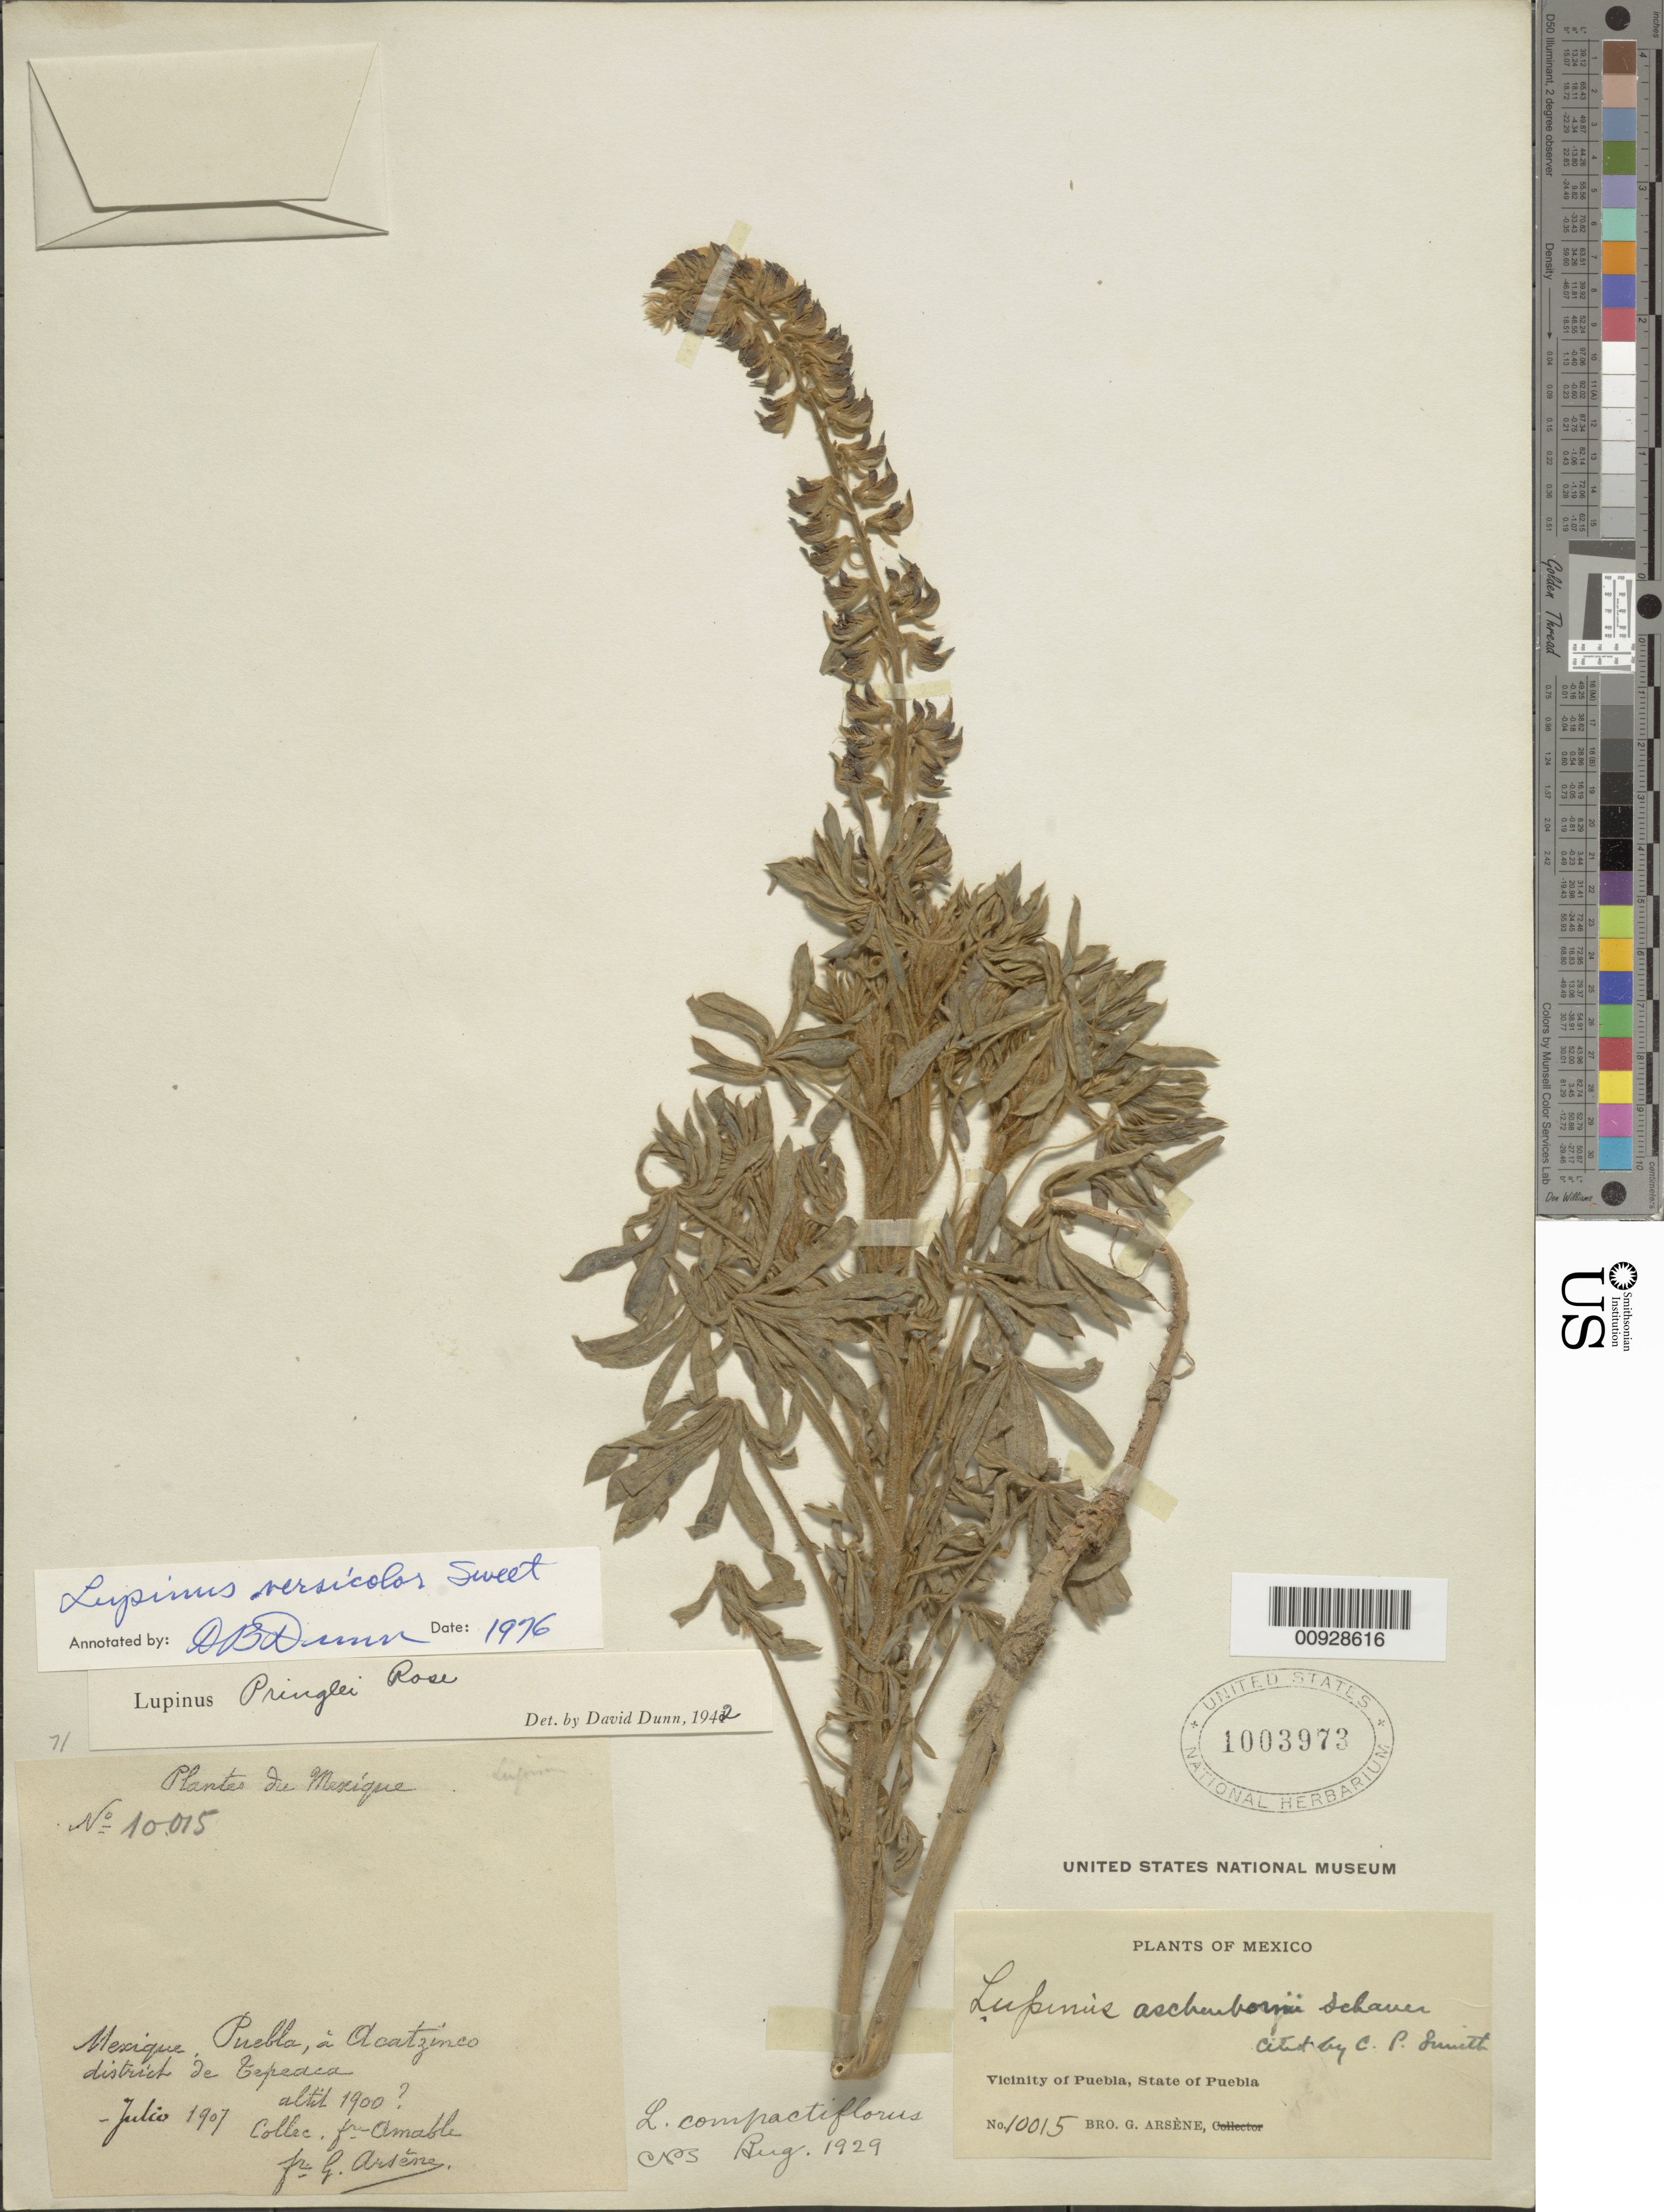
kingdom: Plantae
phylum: Tracheophyta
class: Magnoliopsida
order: Fabales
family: Fabaceae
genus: Lupinus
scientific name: Lupinus versicolor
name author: Sweet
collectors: B. Amable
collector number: Arsène, Bro. G. No. 10015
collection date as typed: Jul 1907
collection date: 1907-07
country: Mexico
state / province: Puebla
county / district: Tepeaca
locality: Puebla, à Acatzinco district de Tepeaca.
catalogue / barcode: US 1003973